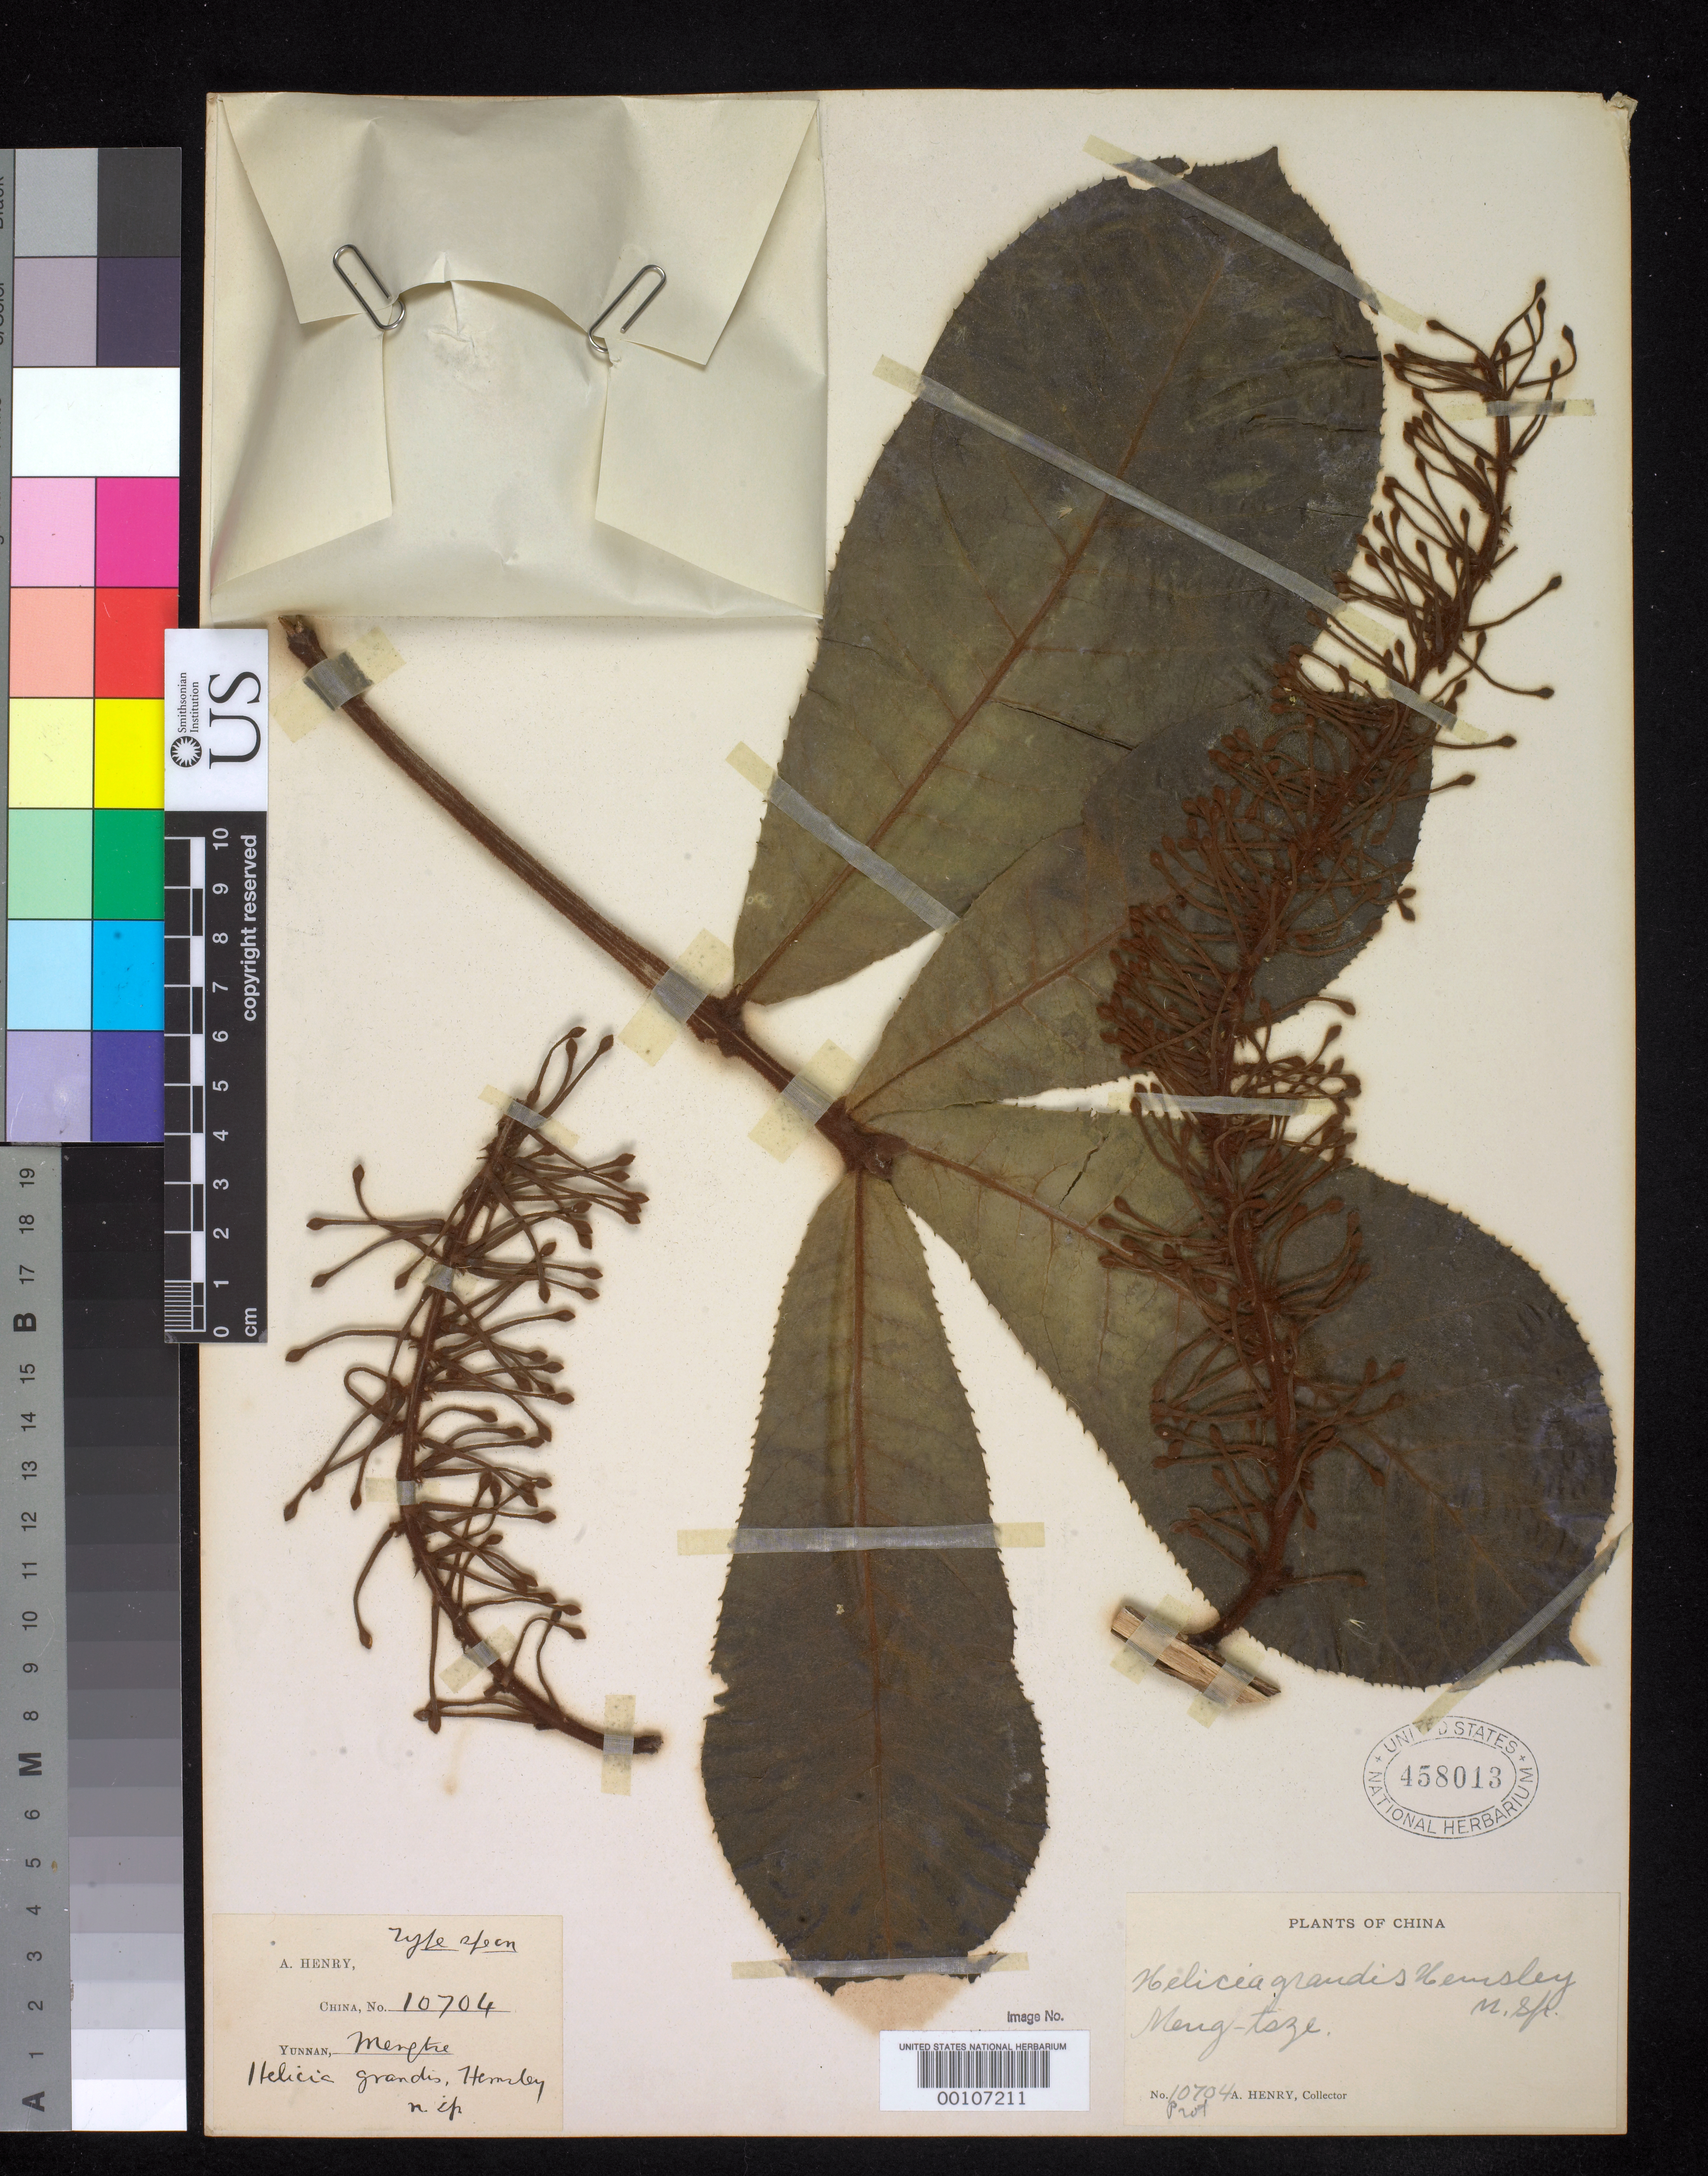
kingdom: Plantae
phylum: Tracheophyta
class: Magnoliopsida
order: Proteales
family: Proteaceae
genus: Helicia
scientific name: Helicia grandis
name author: Hemsl.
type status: Isotype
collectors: A. Henry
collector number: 10704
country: China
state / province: Yunnan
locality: Yunnan, Mengtze.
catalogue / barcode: US 458013